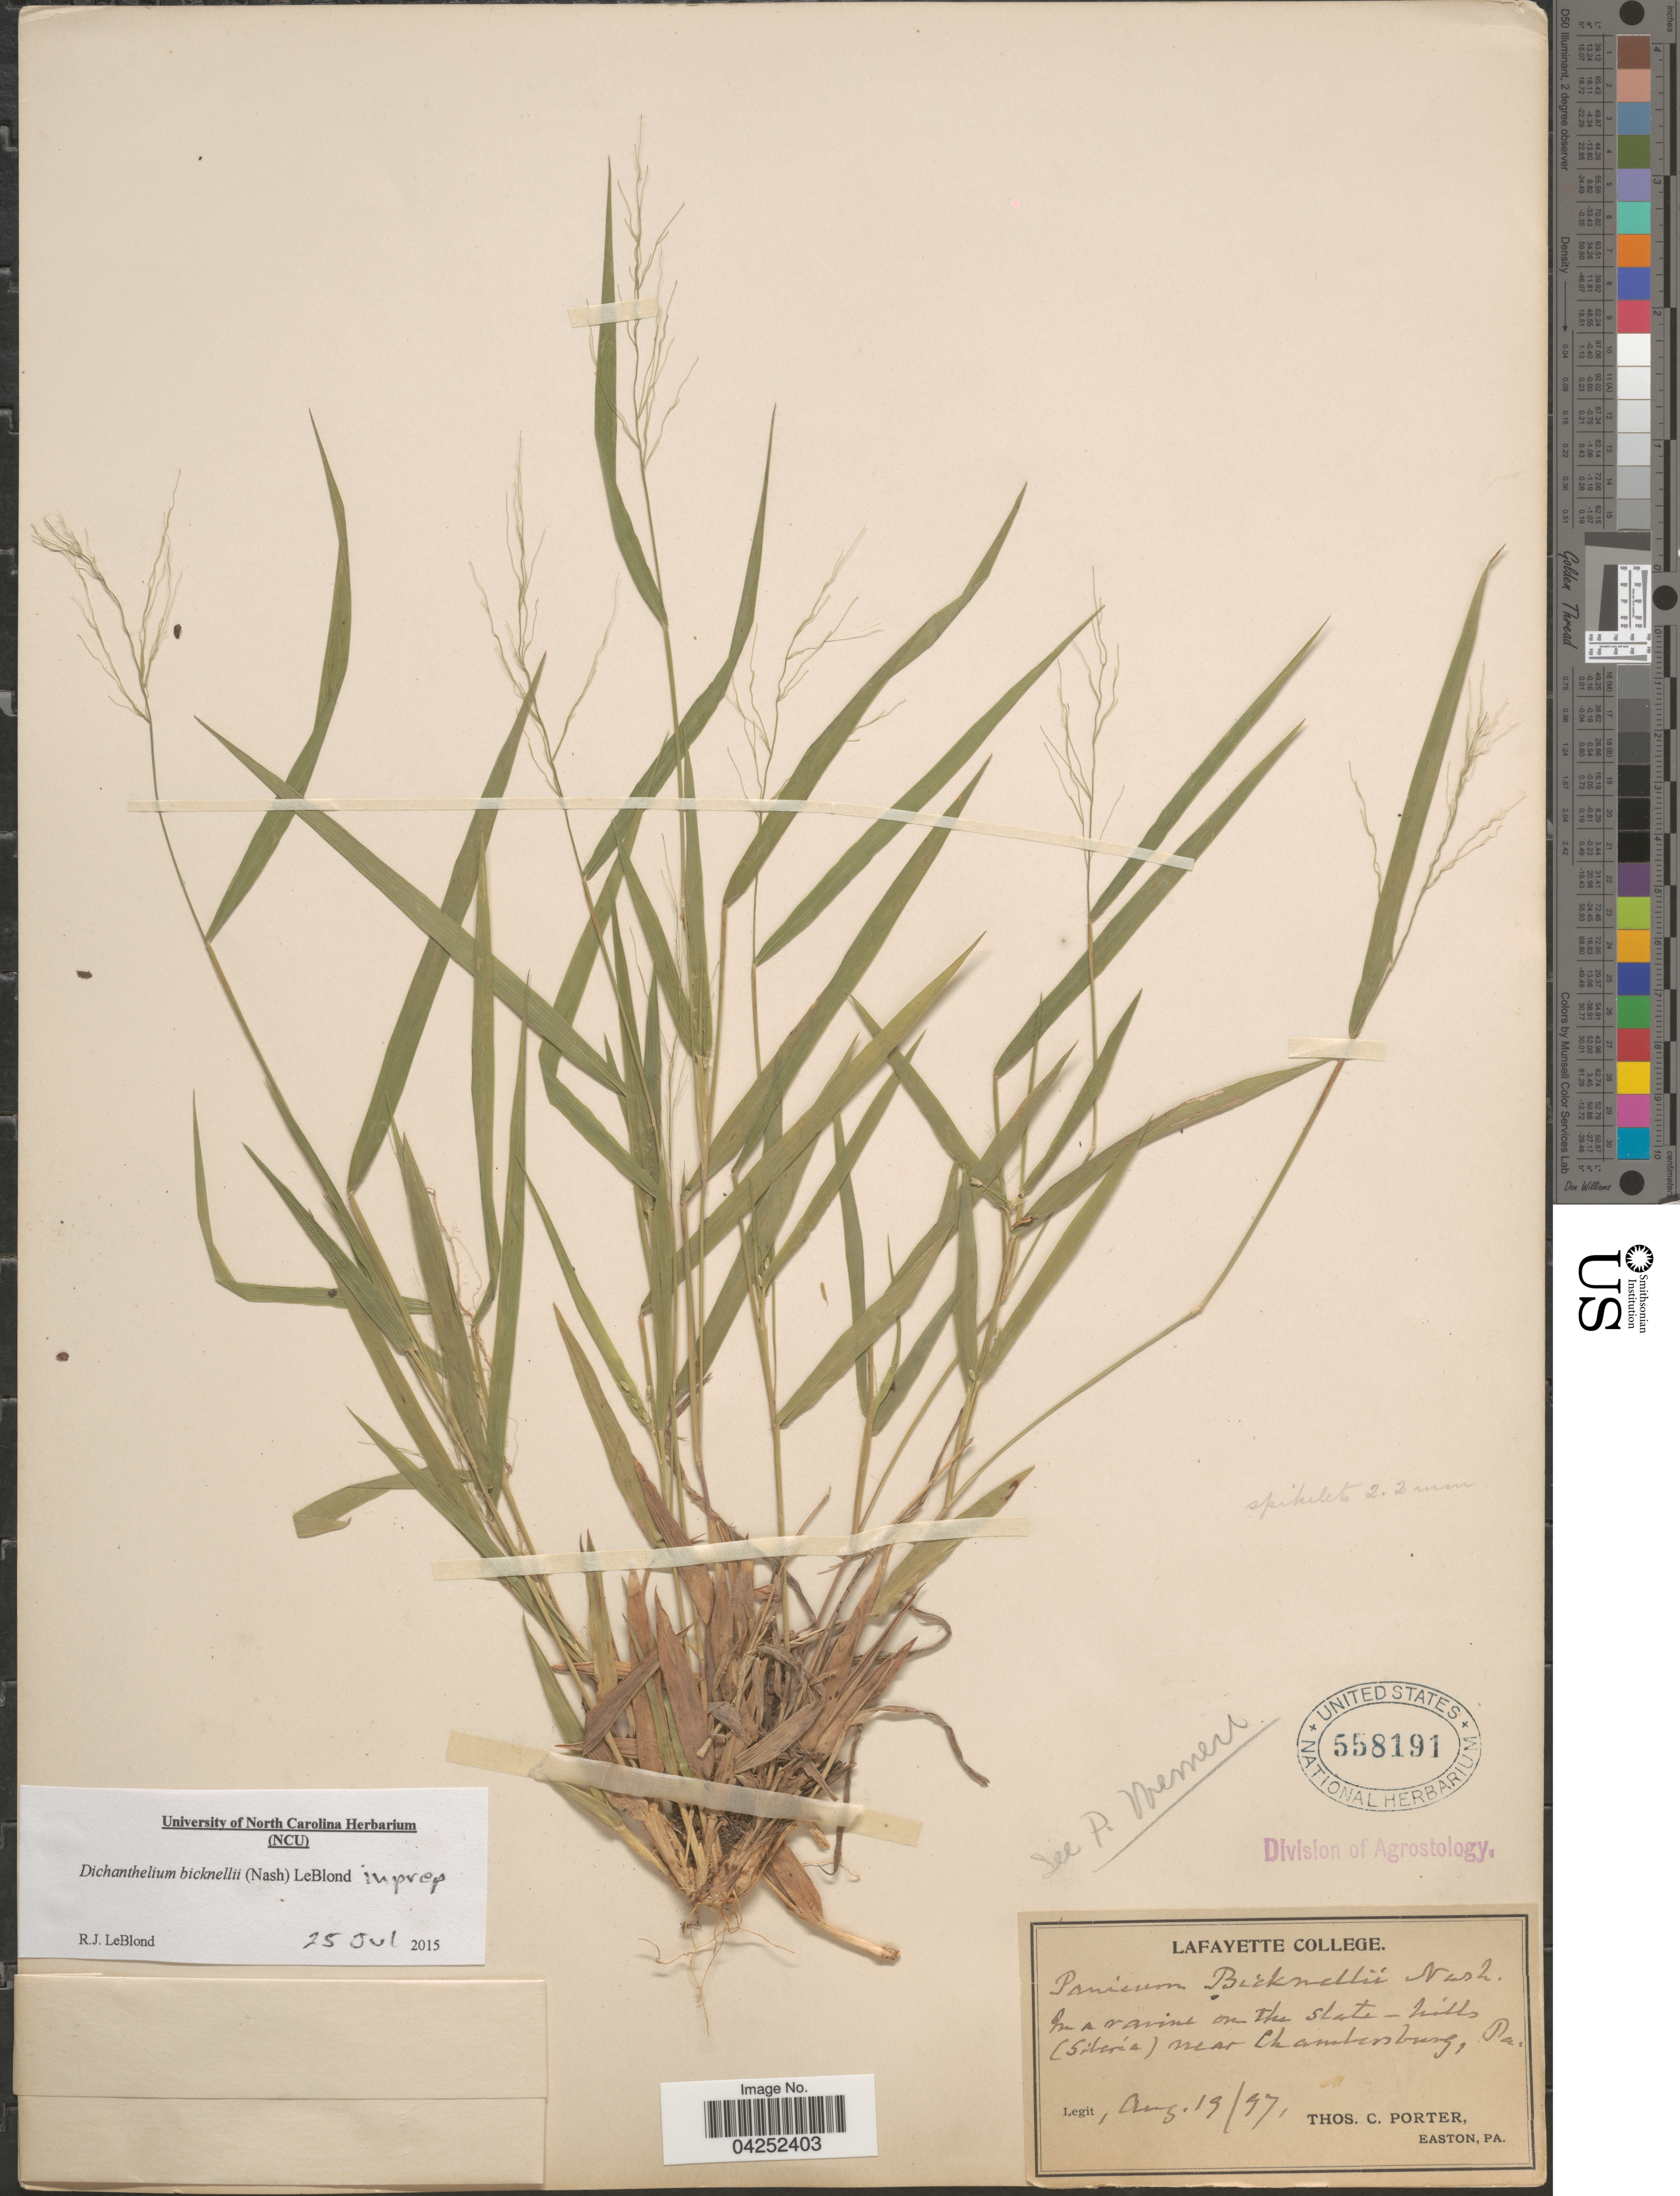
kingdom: Plantae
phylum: Tracheophyta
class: Liliopsida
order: Poales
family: Poaceae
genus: Dichanthelium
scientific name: Dichanthelium bicknellii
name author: (Nash) LeBlond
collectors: T. Porter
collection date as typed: Transcribed d/m/y: 19/8/97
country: United States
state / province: Pennsylvania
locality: In a ravine on the Slate - hills (Sileria) near Chambersburg.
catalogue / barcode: US 558191